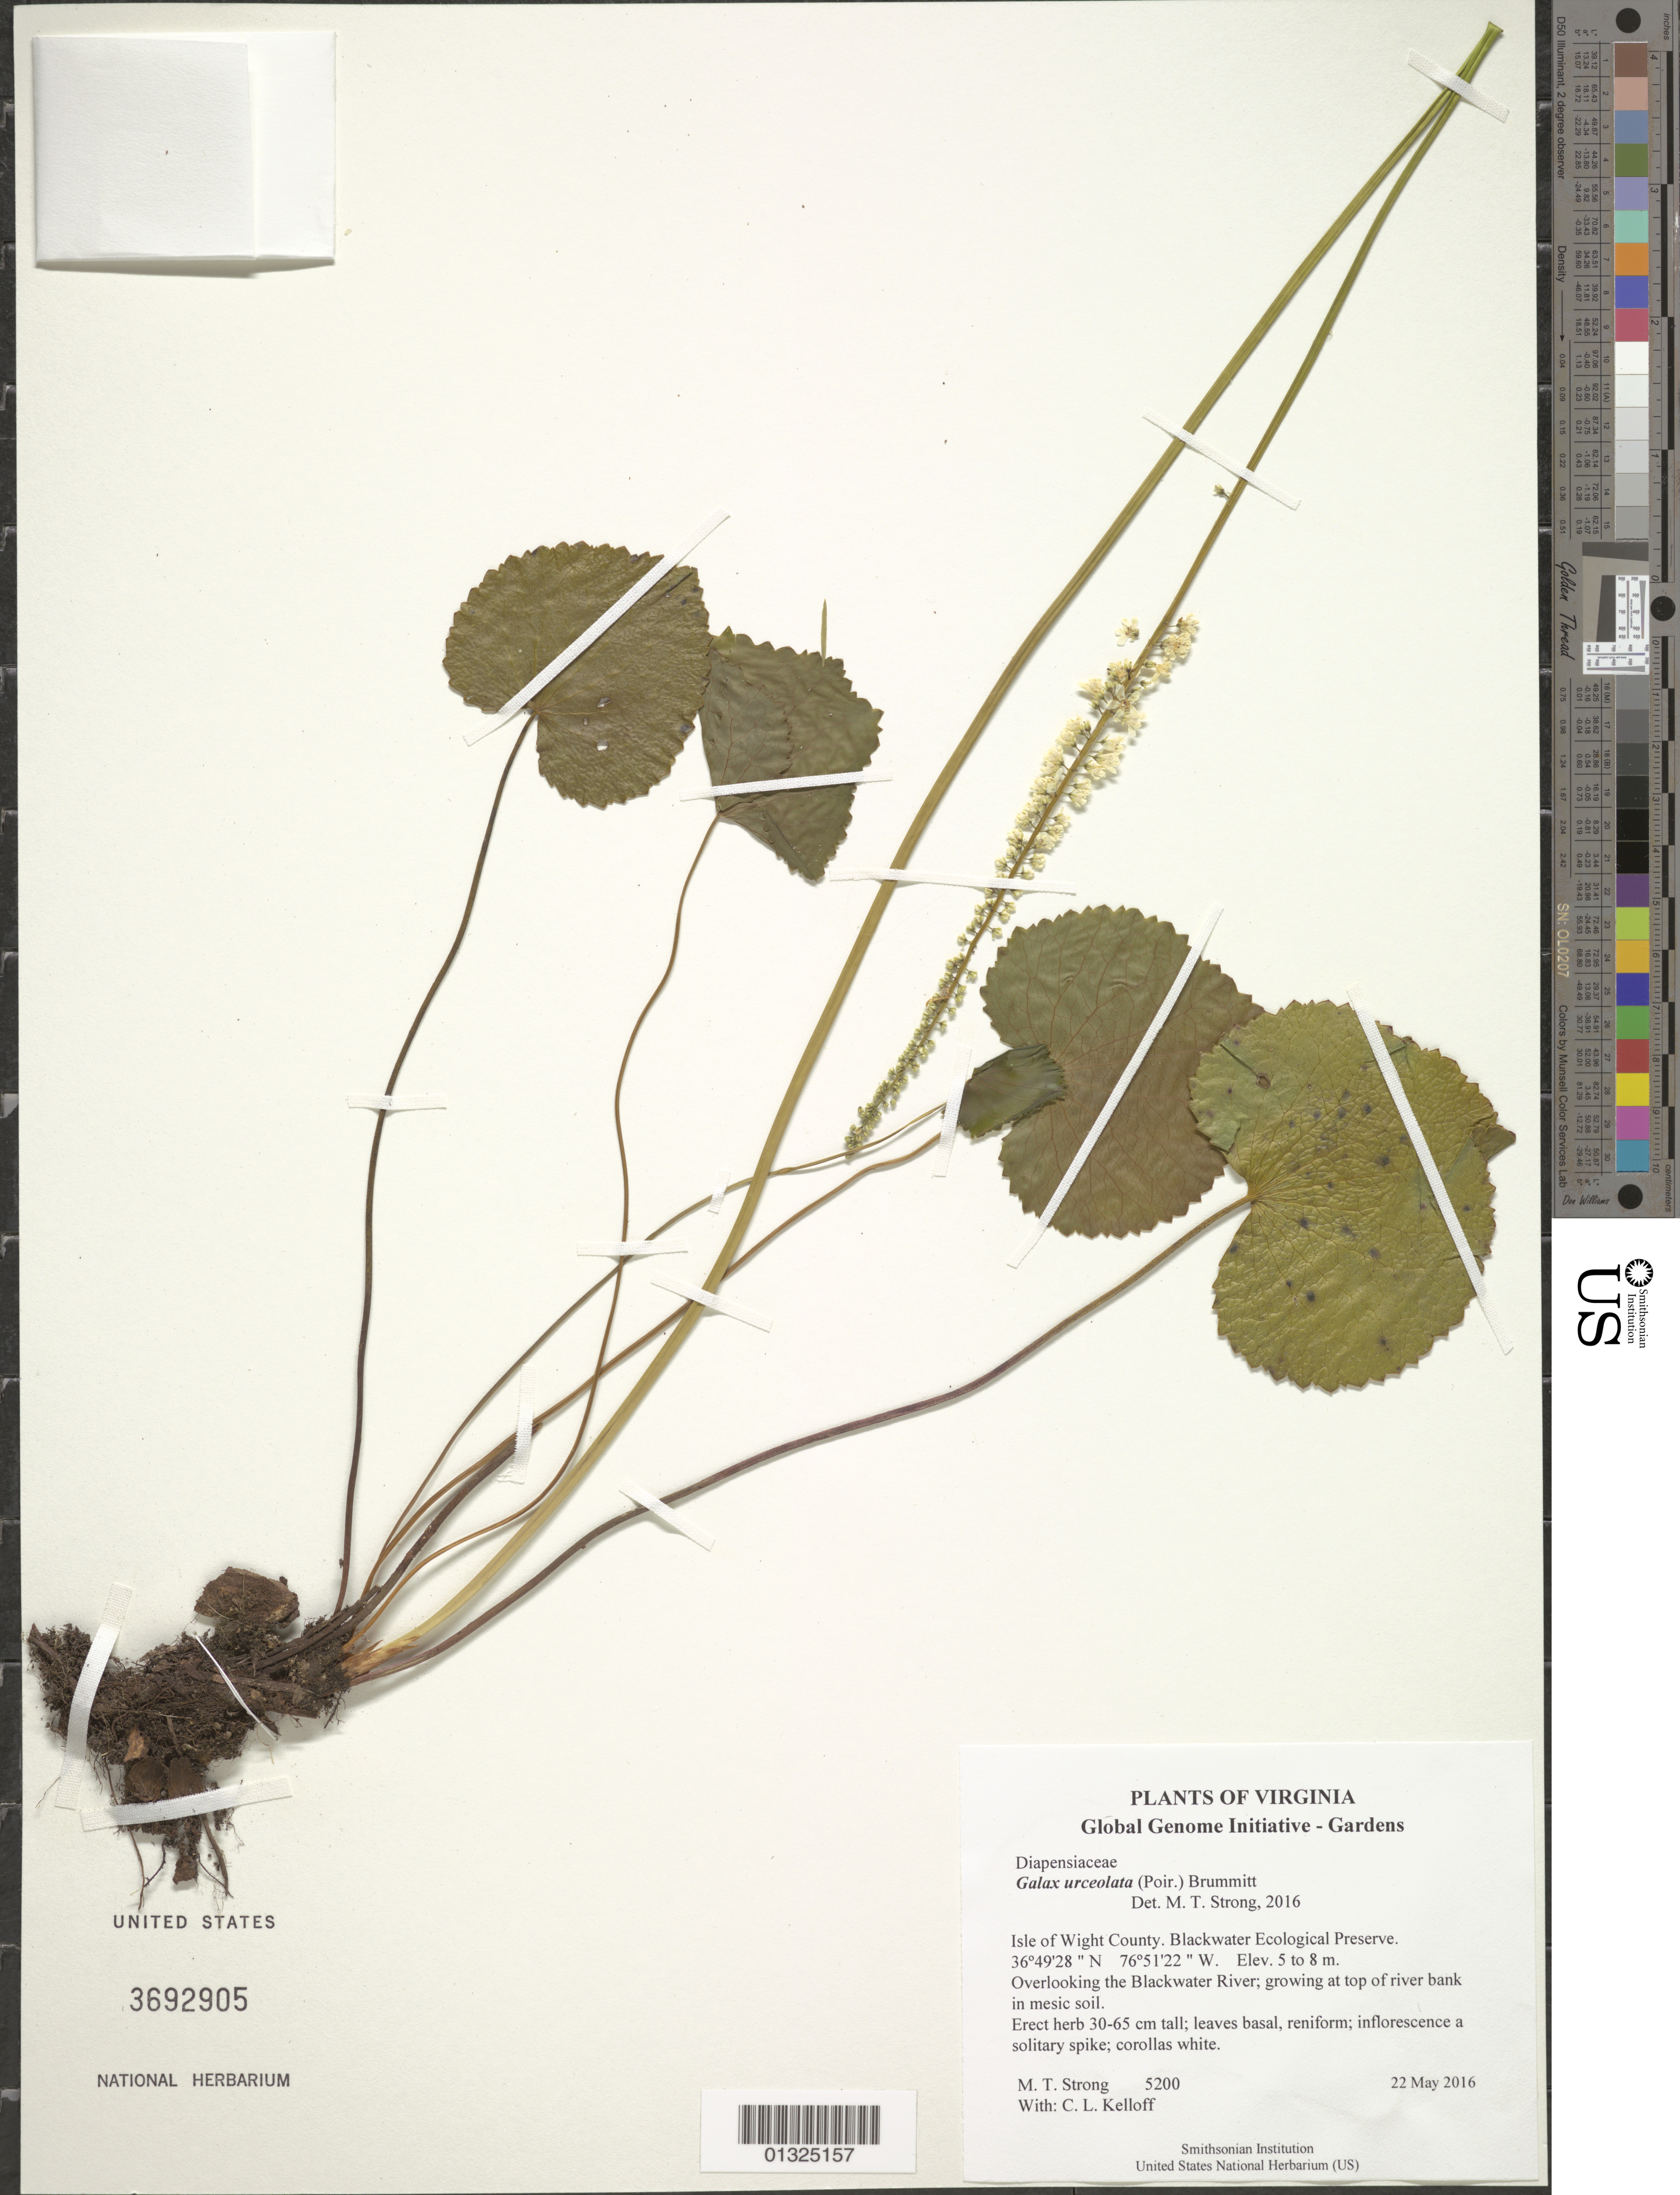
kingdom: Plantae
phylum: Tracheophyta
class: Magnoliopsida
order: Ericales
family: Diapensiaceae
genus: Galax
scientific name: Galax urceolata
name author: (Poir.) Brummitt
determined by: Strong, Mark T., (BOT), Smithsonian Institution - National Museum of Natural History (UNITED STATES)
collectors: M. T. Strong & C. L. Kelloff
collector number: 5200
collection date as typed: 22 May 2016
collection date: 2016-05-22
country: United States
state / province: Virginia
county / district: Isle of Wight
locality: Blackwater Ecological Preserve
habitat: Overlooking the Blackwater River; growing at top of river bank in mesic soil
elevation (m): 5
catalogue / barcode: US 3692905